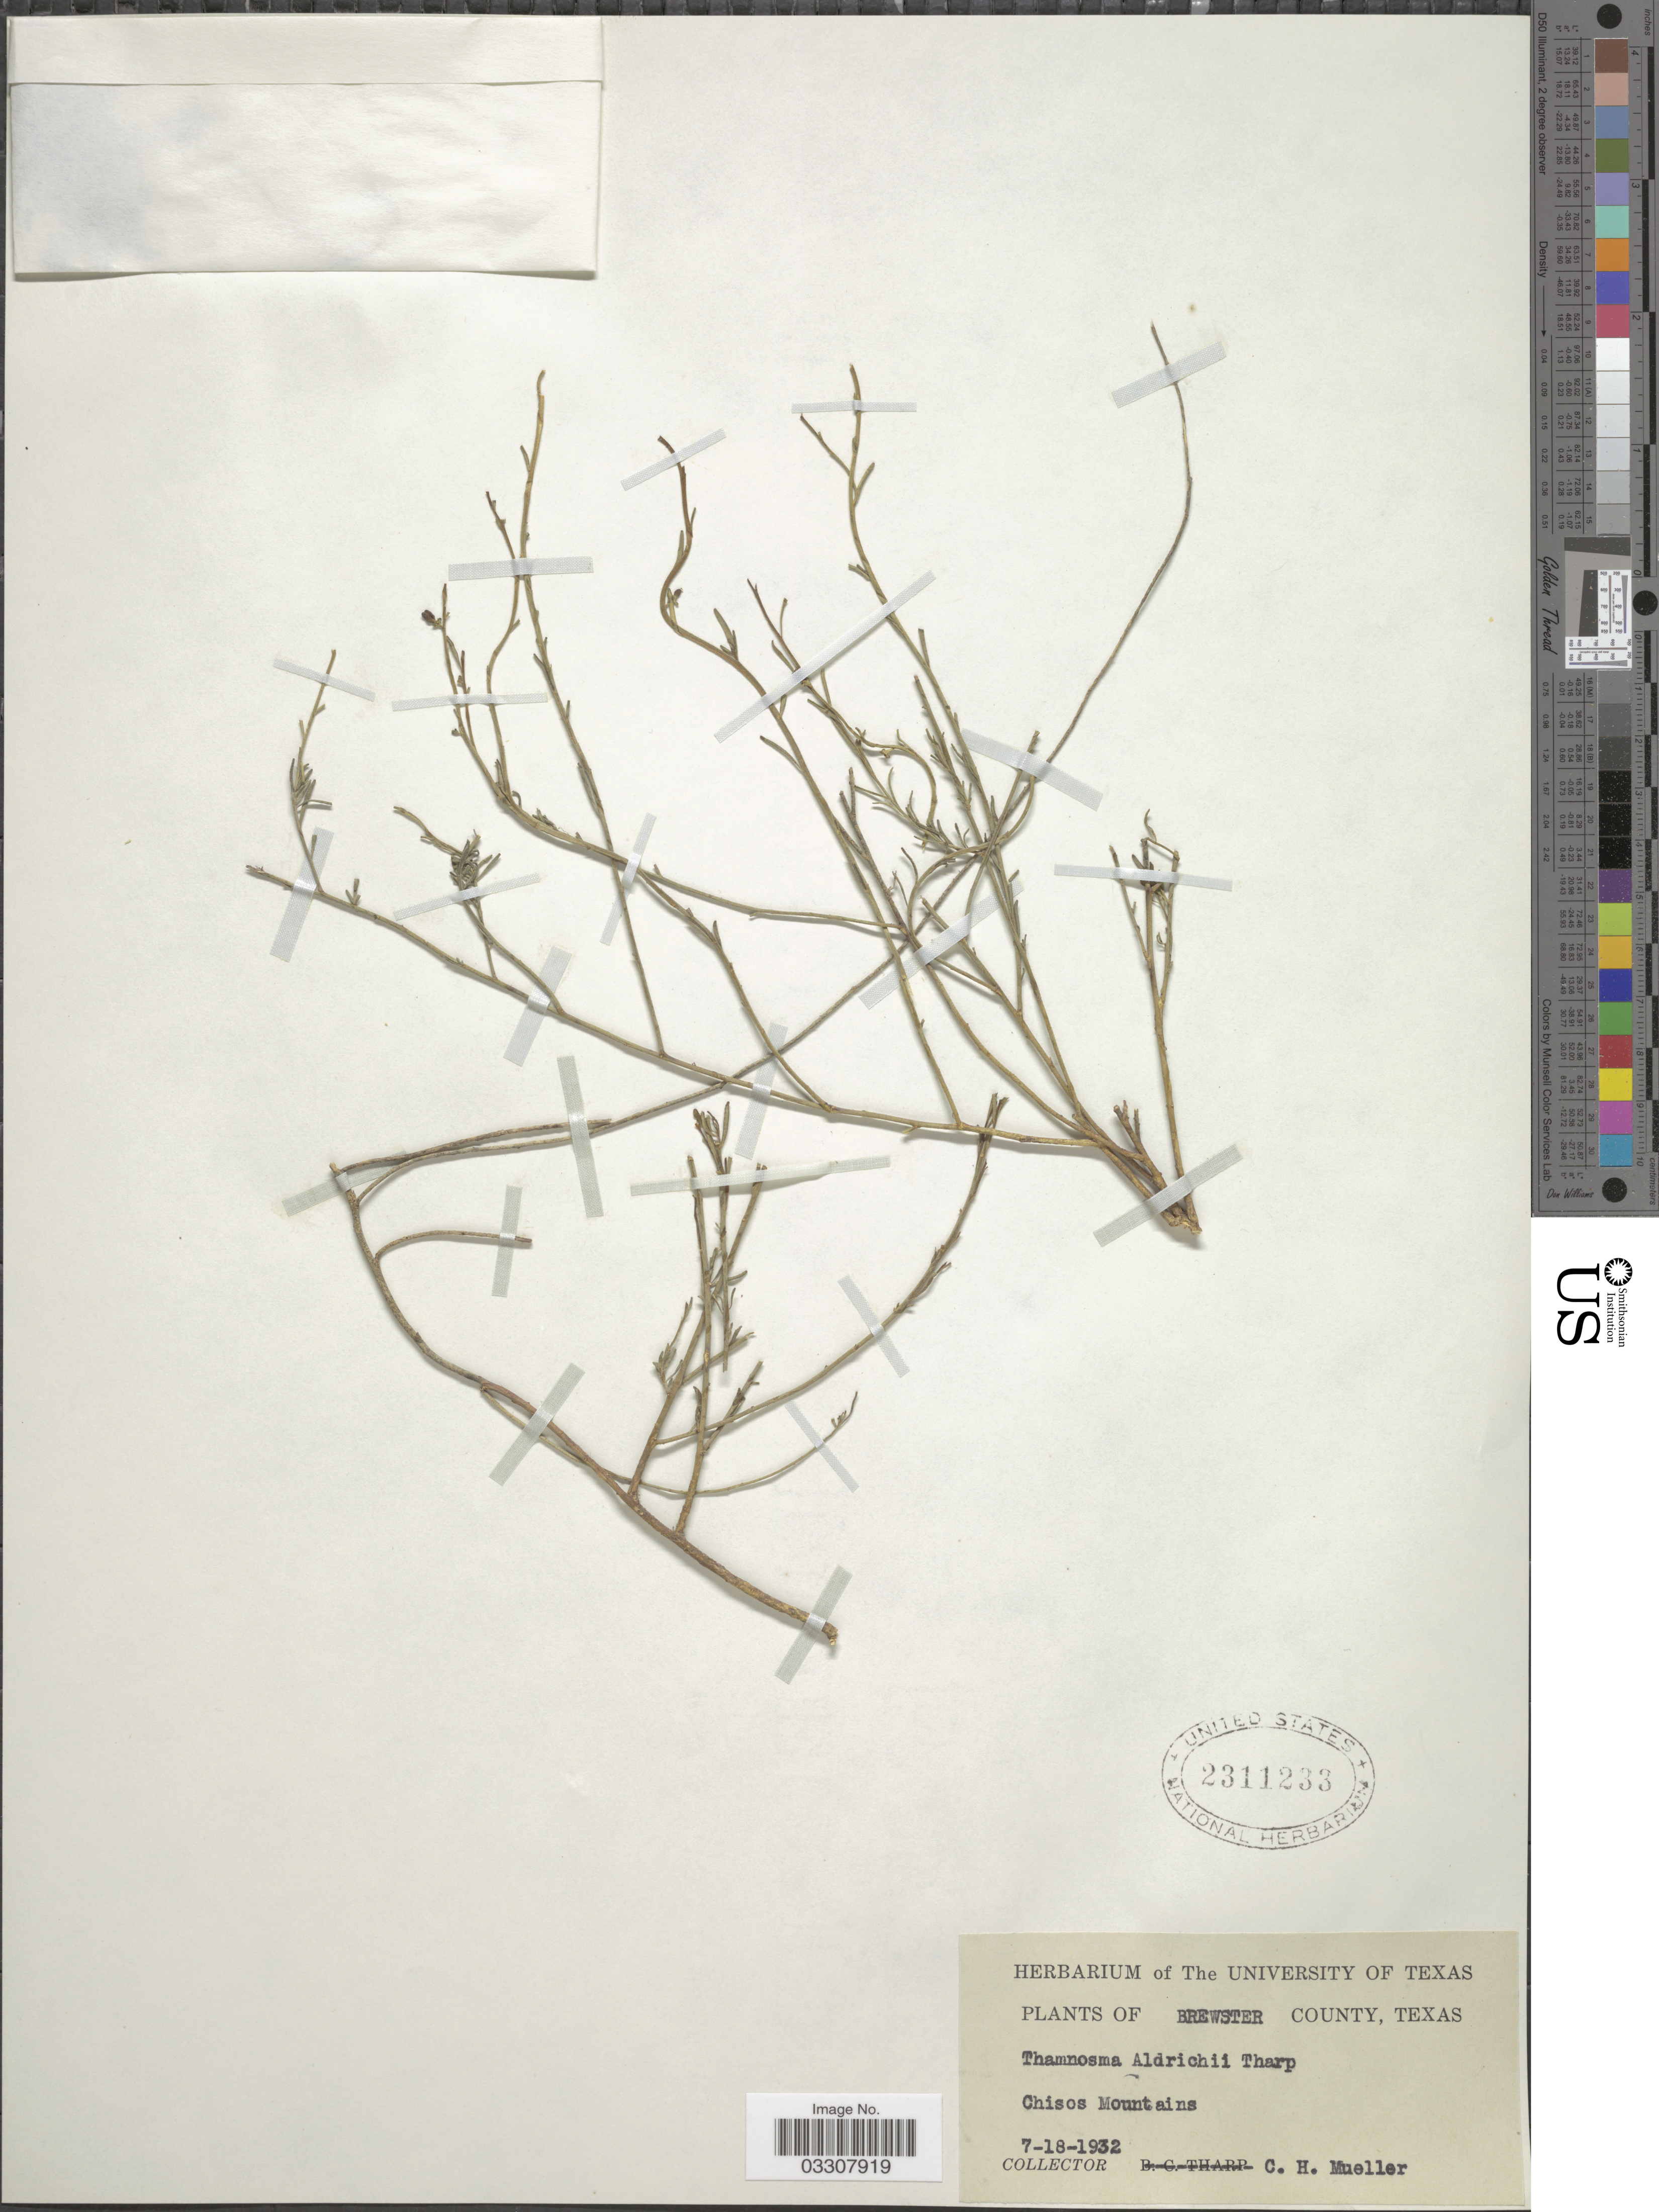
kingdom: Plantae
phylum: Tracheophyta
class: Magnoliopsida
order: Sapindales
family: Rutaceae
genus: Thamnosma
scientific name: Thamnosma aldrichii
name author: Tharp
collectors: C. H. Mueller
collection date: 1932-07-18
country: United States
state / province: Texas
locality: Brewster County. Chisos Mountains.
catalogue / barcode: US 2311233